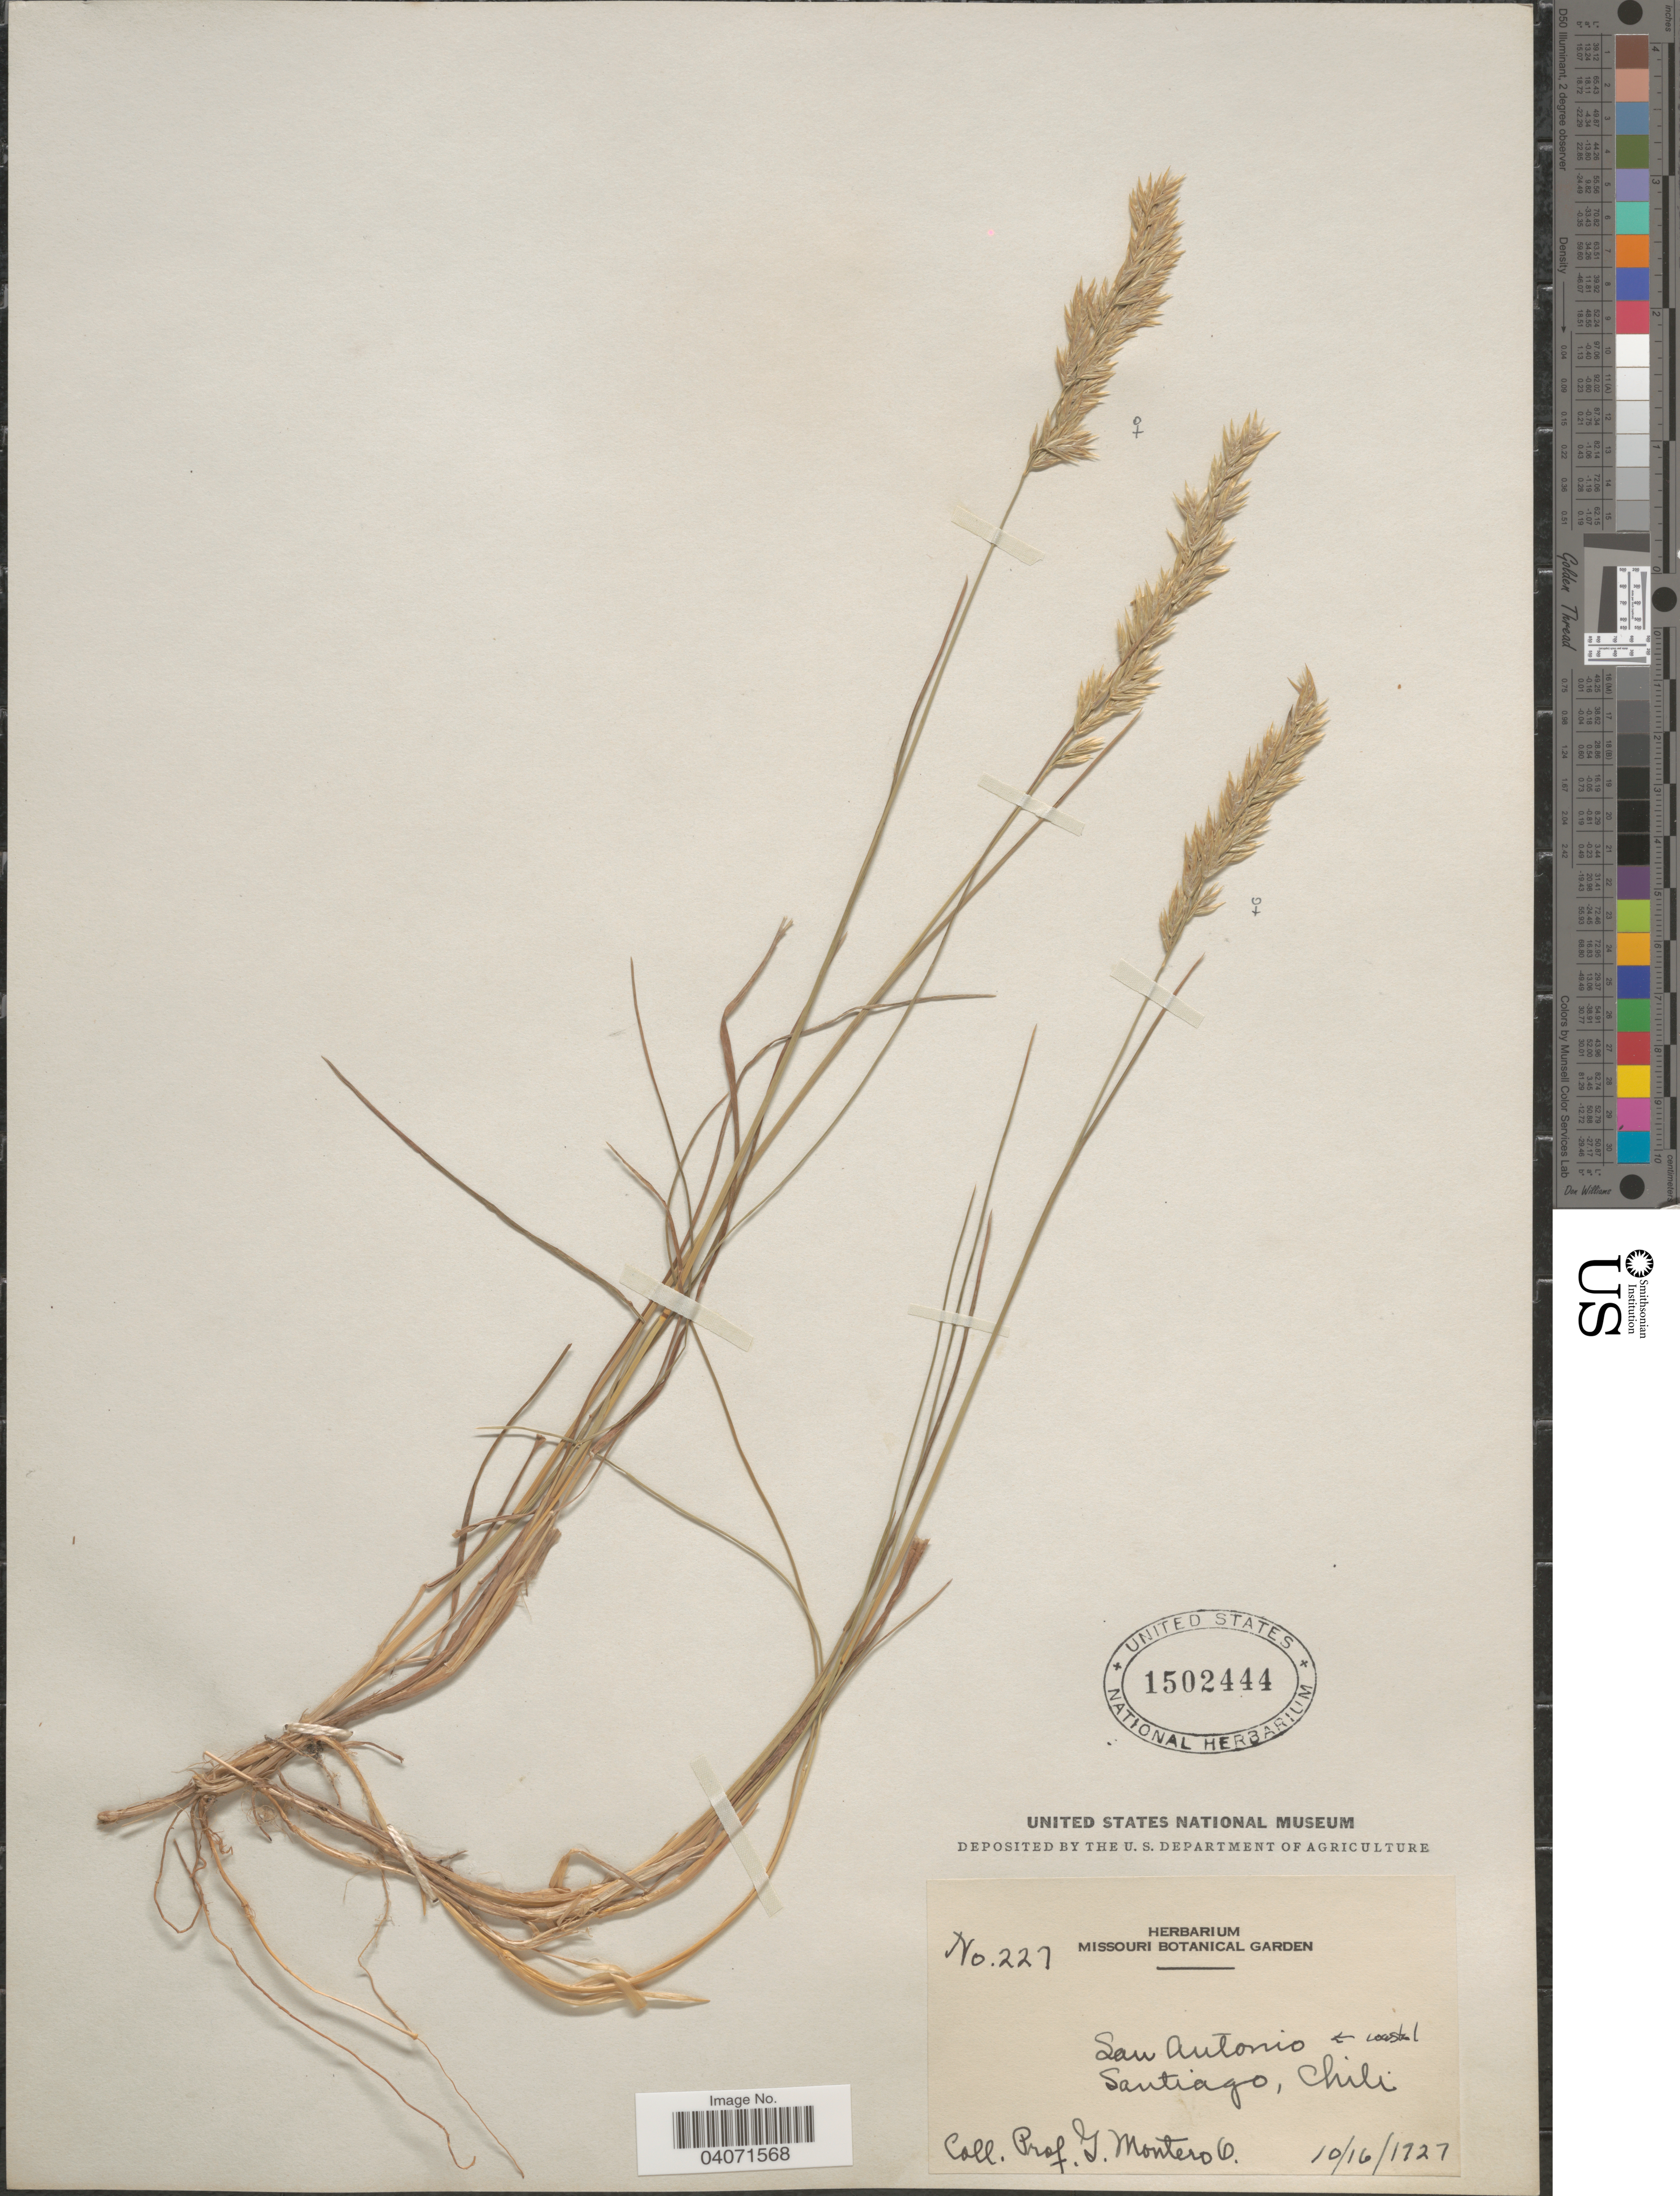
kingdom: Plantae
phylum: Tracheophyta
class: Liliopsida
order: Poales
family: Poaceae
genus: Poa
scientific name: Poa sp.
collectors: I. Montero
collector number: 227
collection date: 1927-10-16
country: Chile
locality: San Antonio. Santiago.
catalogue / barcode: US 1502444